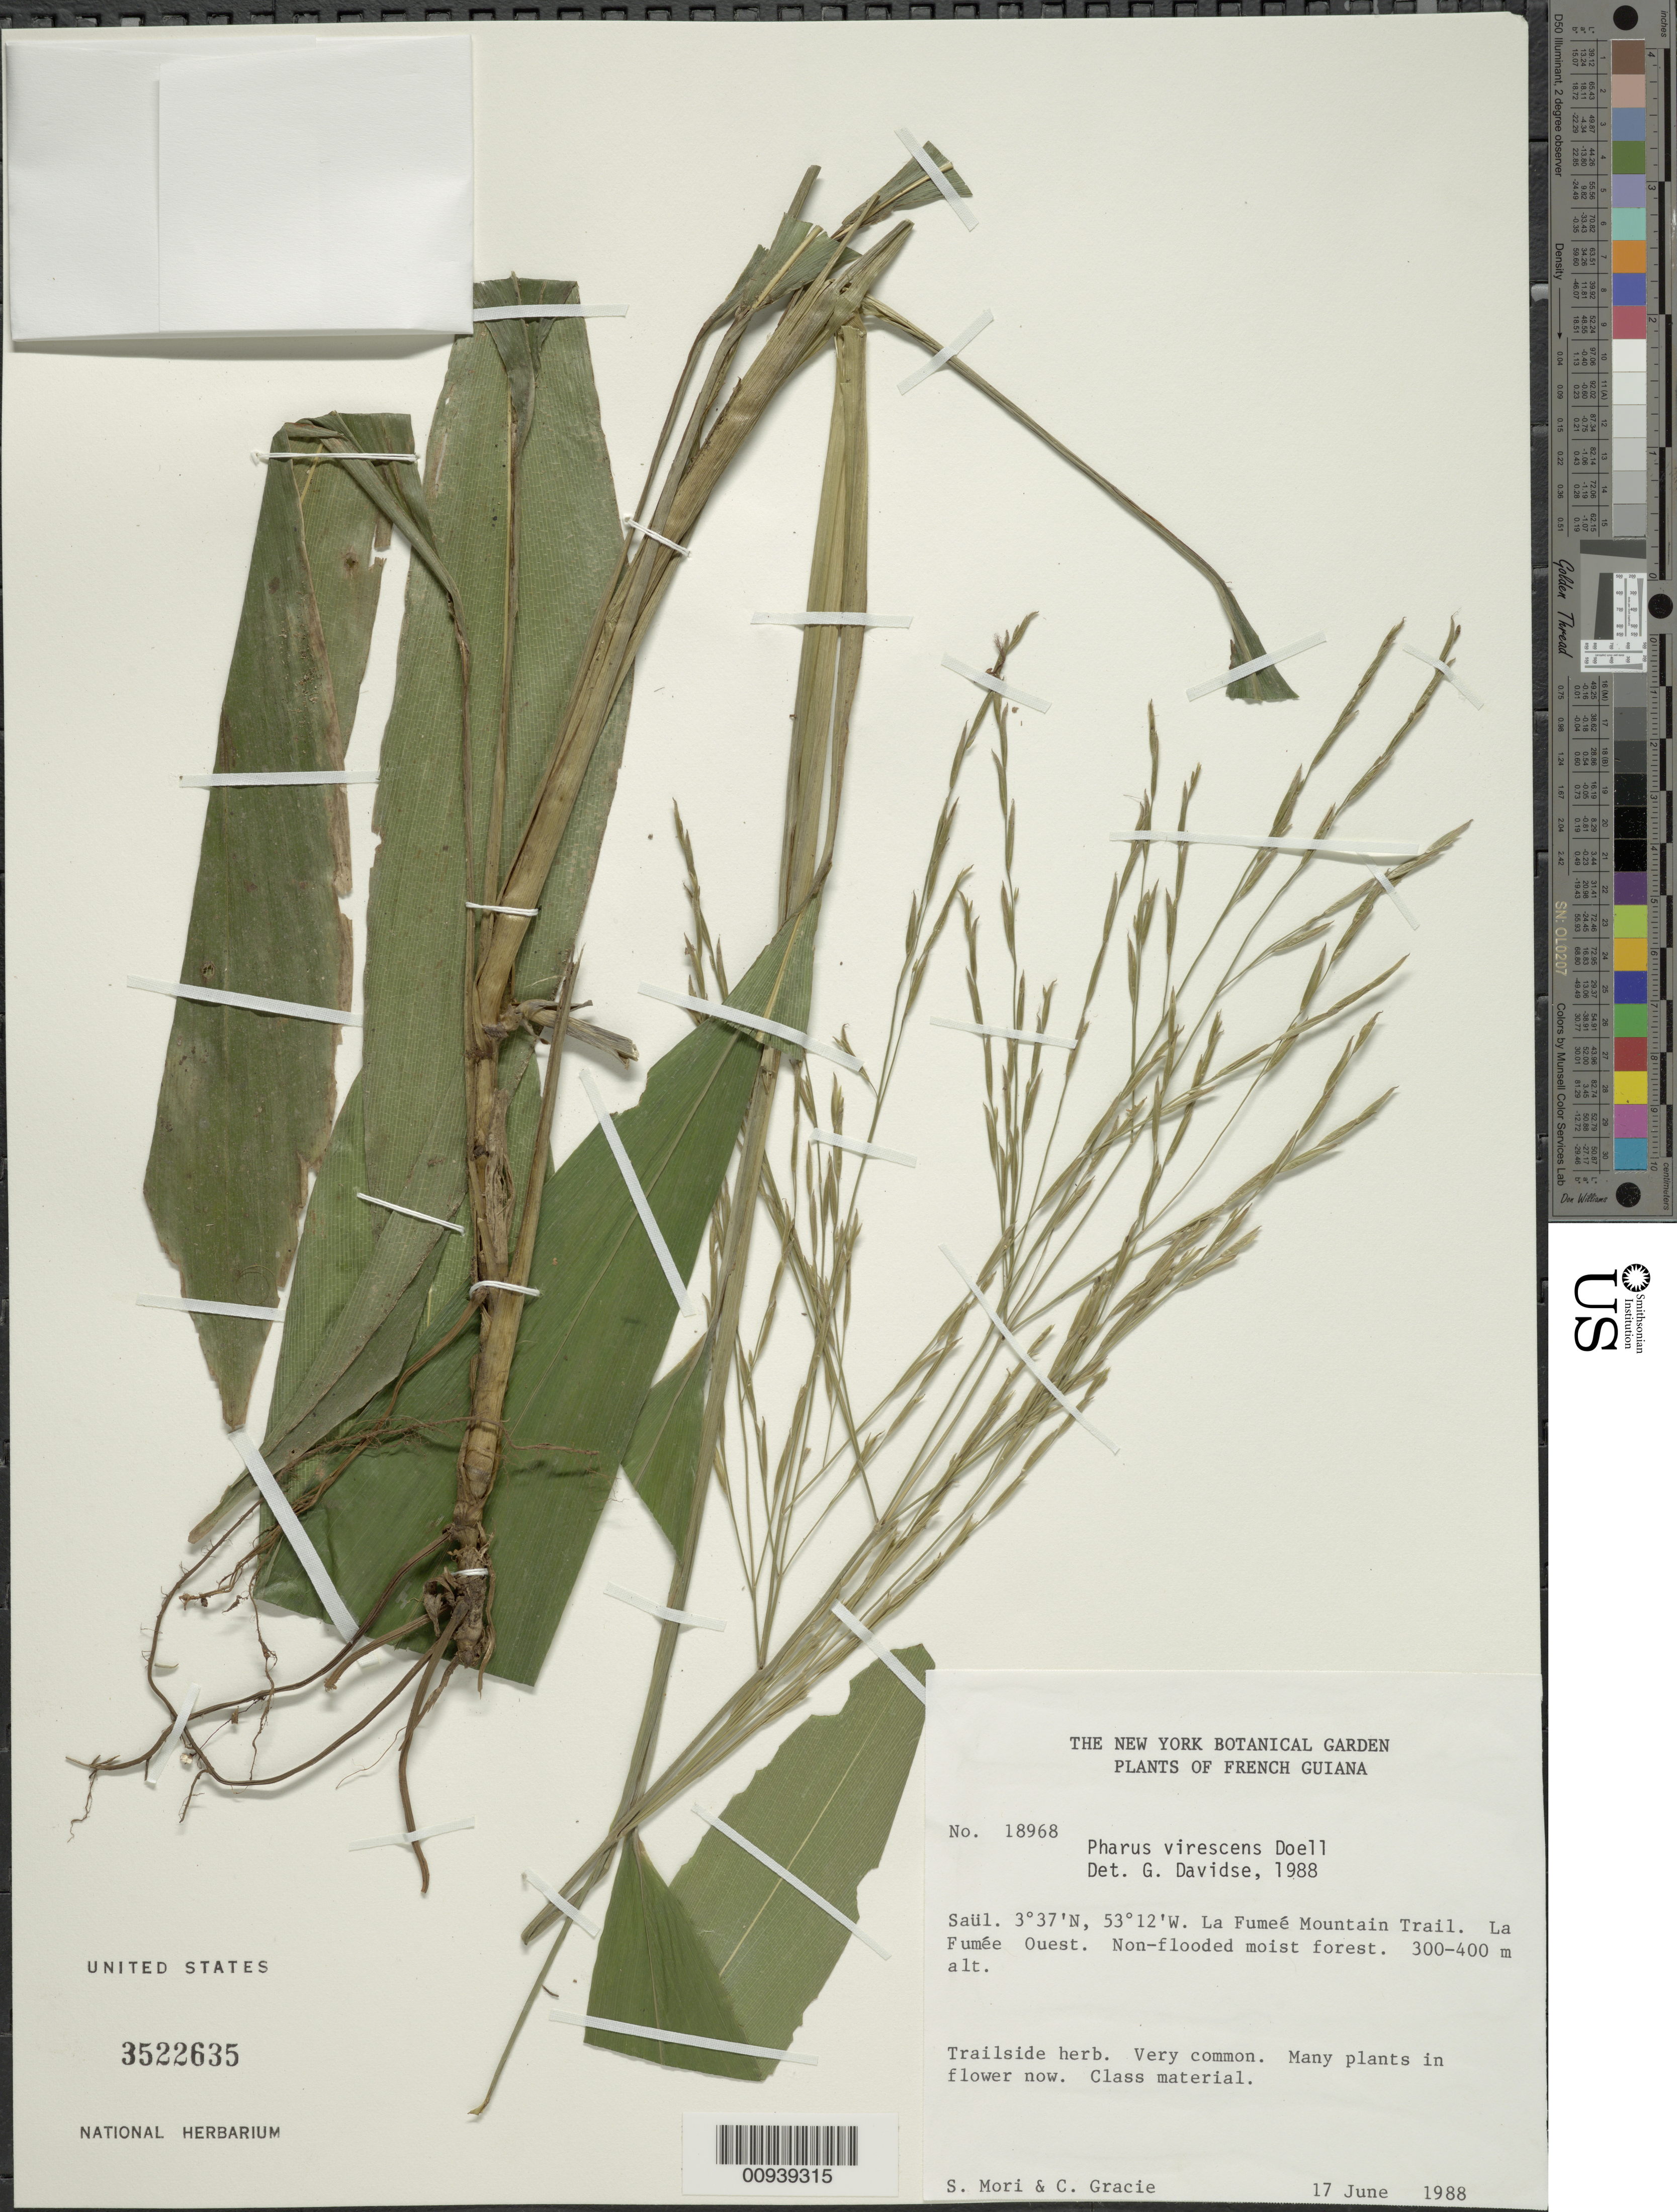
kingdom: Plantae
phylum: Tracheophyta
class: Liliopsida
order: Poales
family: Poaceae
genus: Pharus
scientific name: Pharus virescens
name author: Döll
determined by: Davidse, Gerrit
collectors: S. Mori & C. A. Gracie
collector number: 18968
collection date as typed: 17-Jun-88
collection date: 1988-06-17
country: French Guiana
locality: Saül, La Fumée Mountain Trail, La Fumée Ouest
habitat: Non-flooded moist forest; trailside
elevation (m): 300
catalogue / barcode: US 3522635